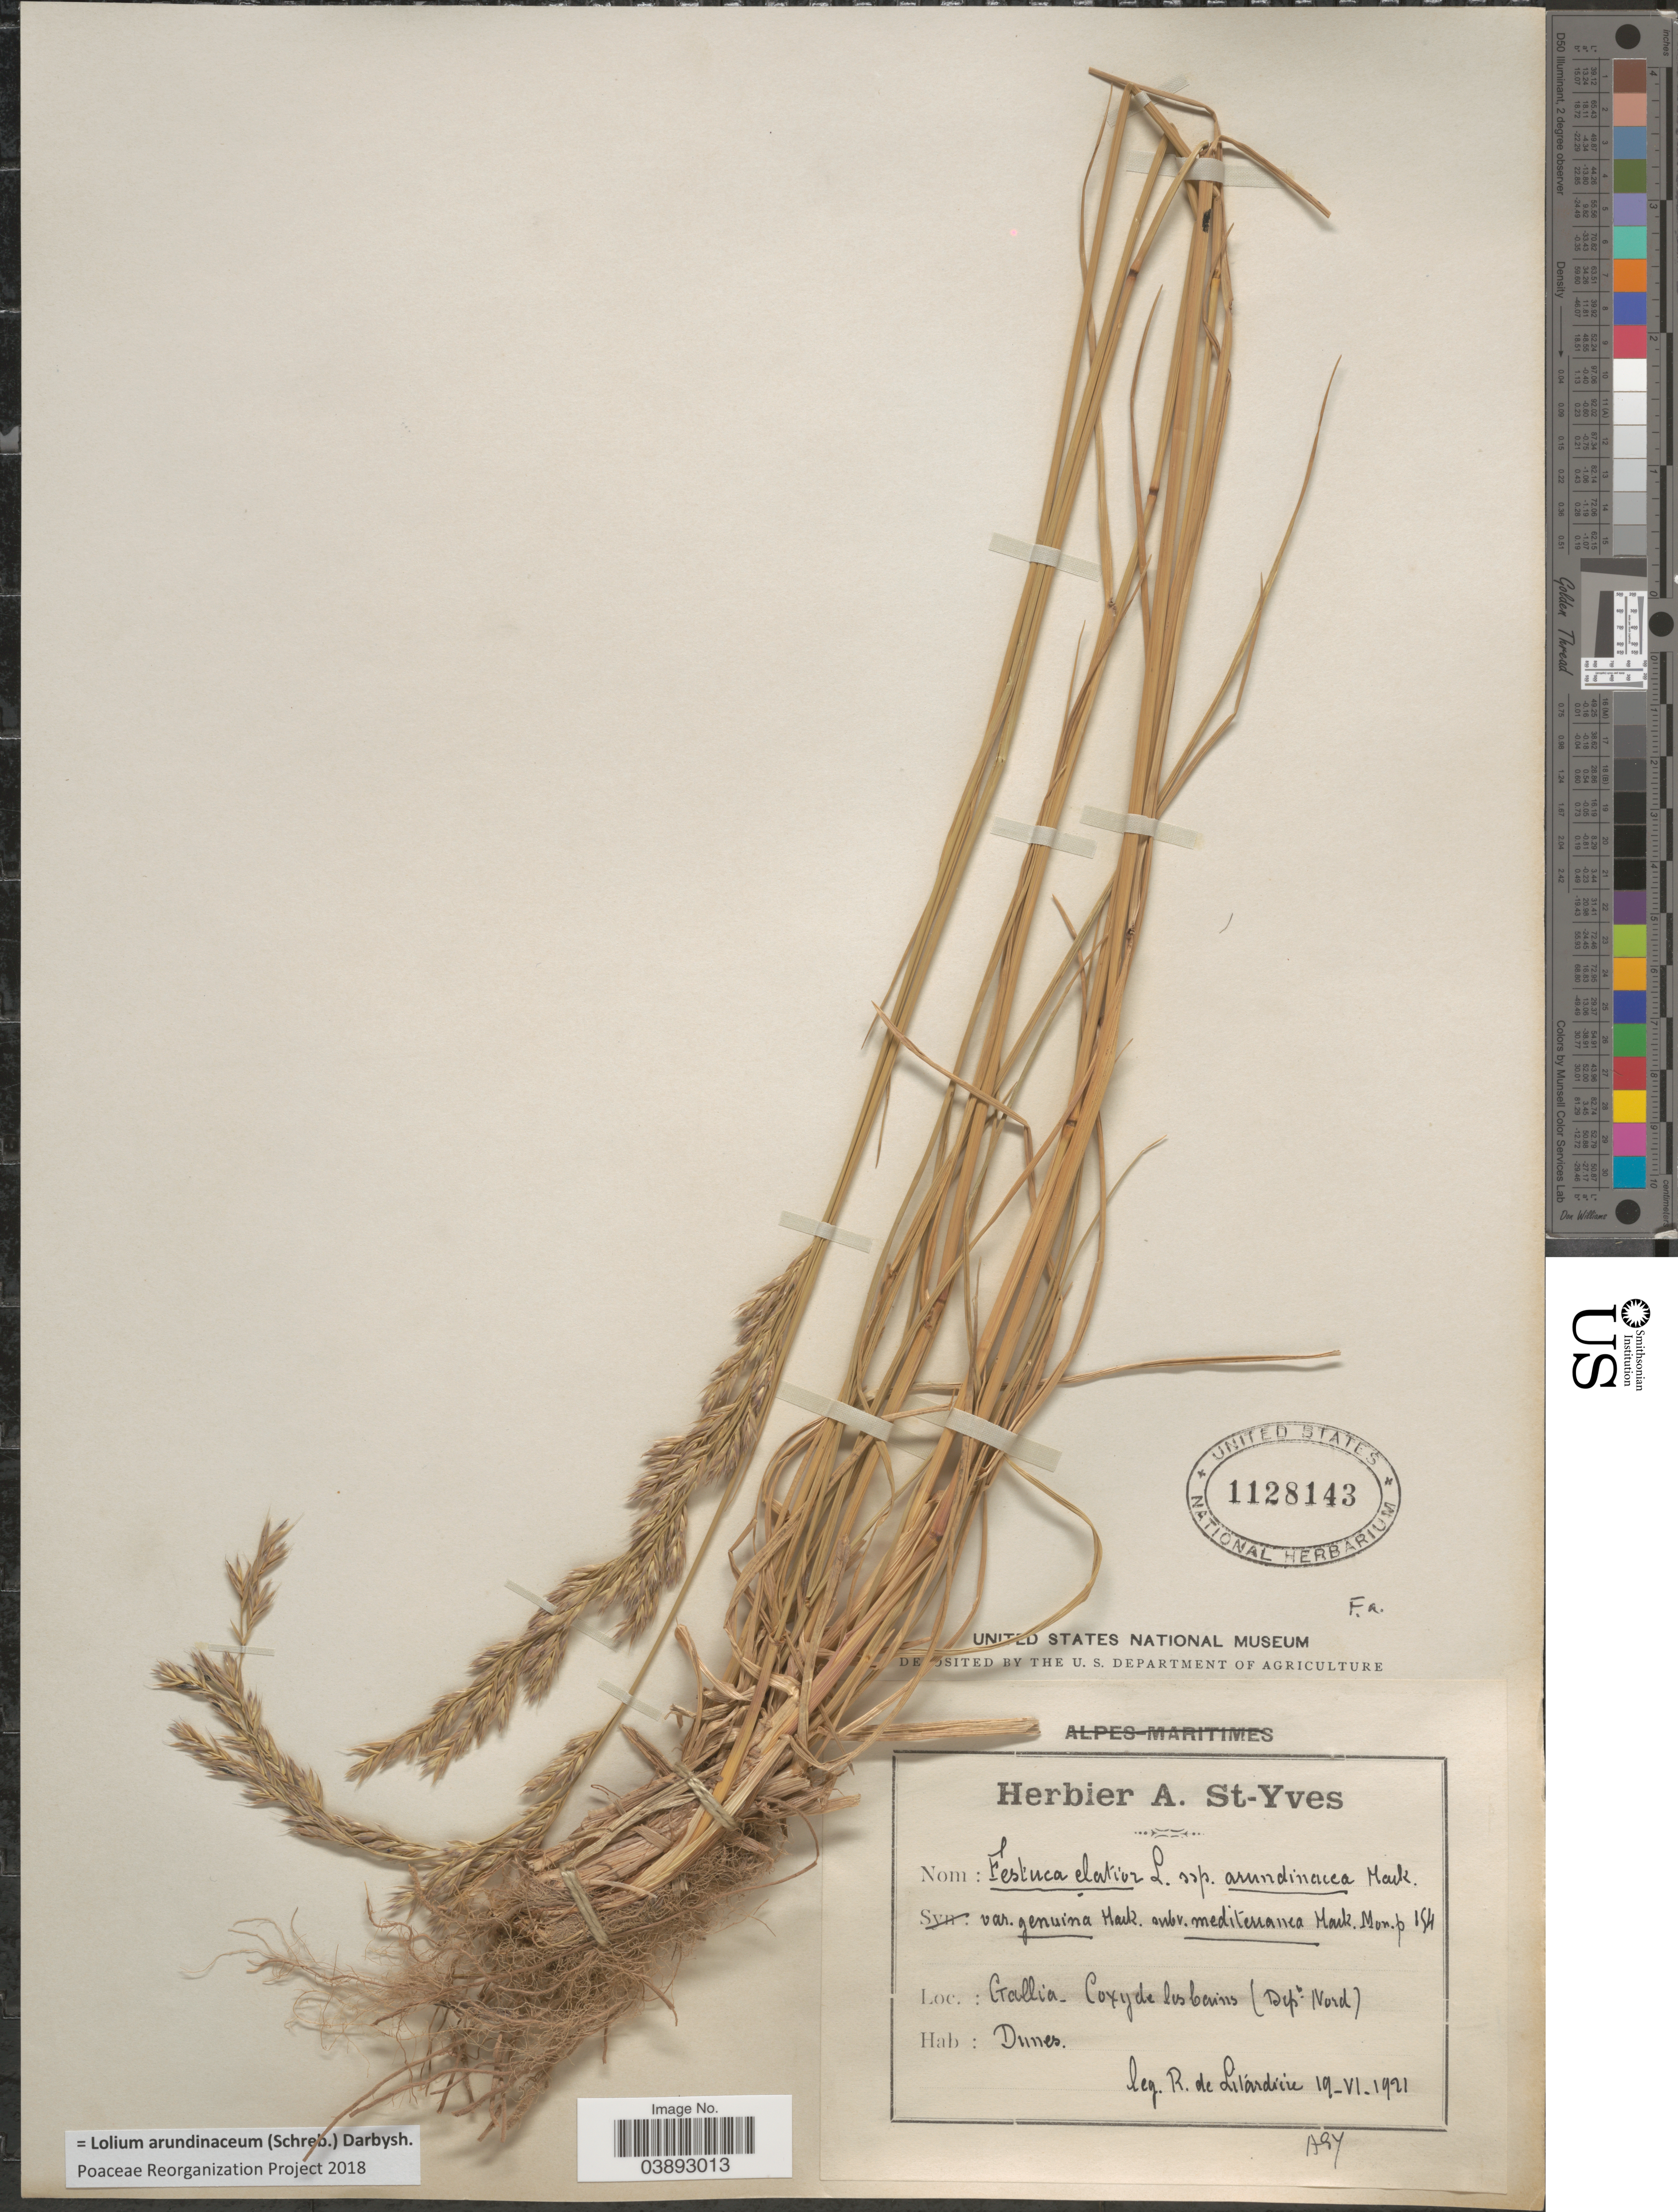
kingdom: Plantae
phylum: Tracheophyta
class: Liliopsida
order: Poales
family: Poaceae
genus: Lolium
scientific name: Lolium arundinaceum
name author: (Schreb.) Darbysh.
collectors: R. Litardiere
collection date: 1921-06-19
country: Belgium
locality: Gallia. Coxyde los bains (Dep. Nord).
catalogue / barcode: US 1128143